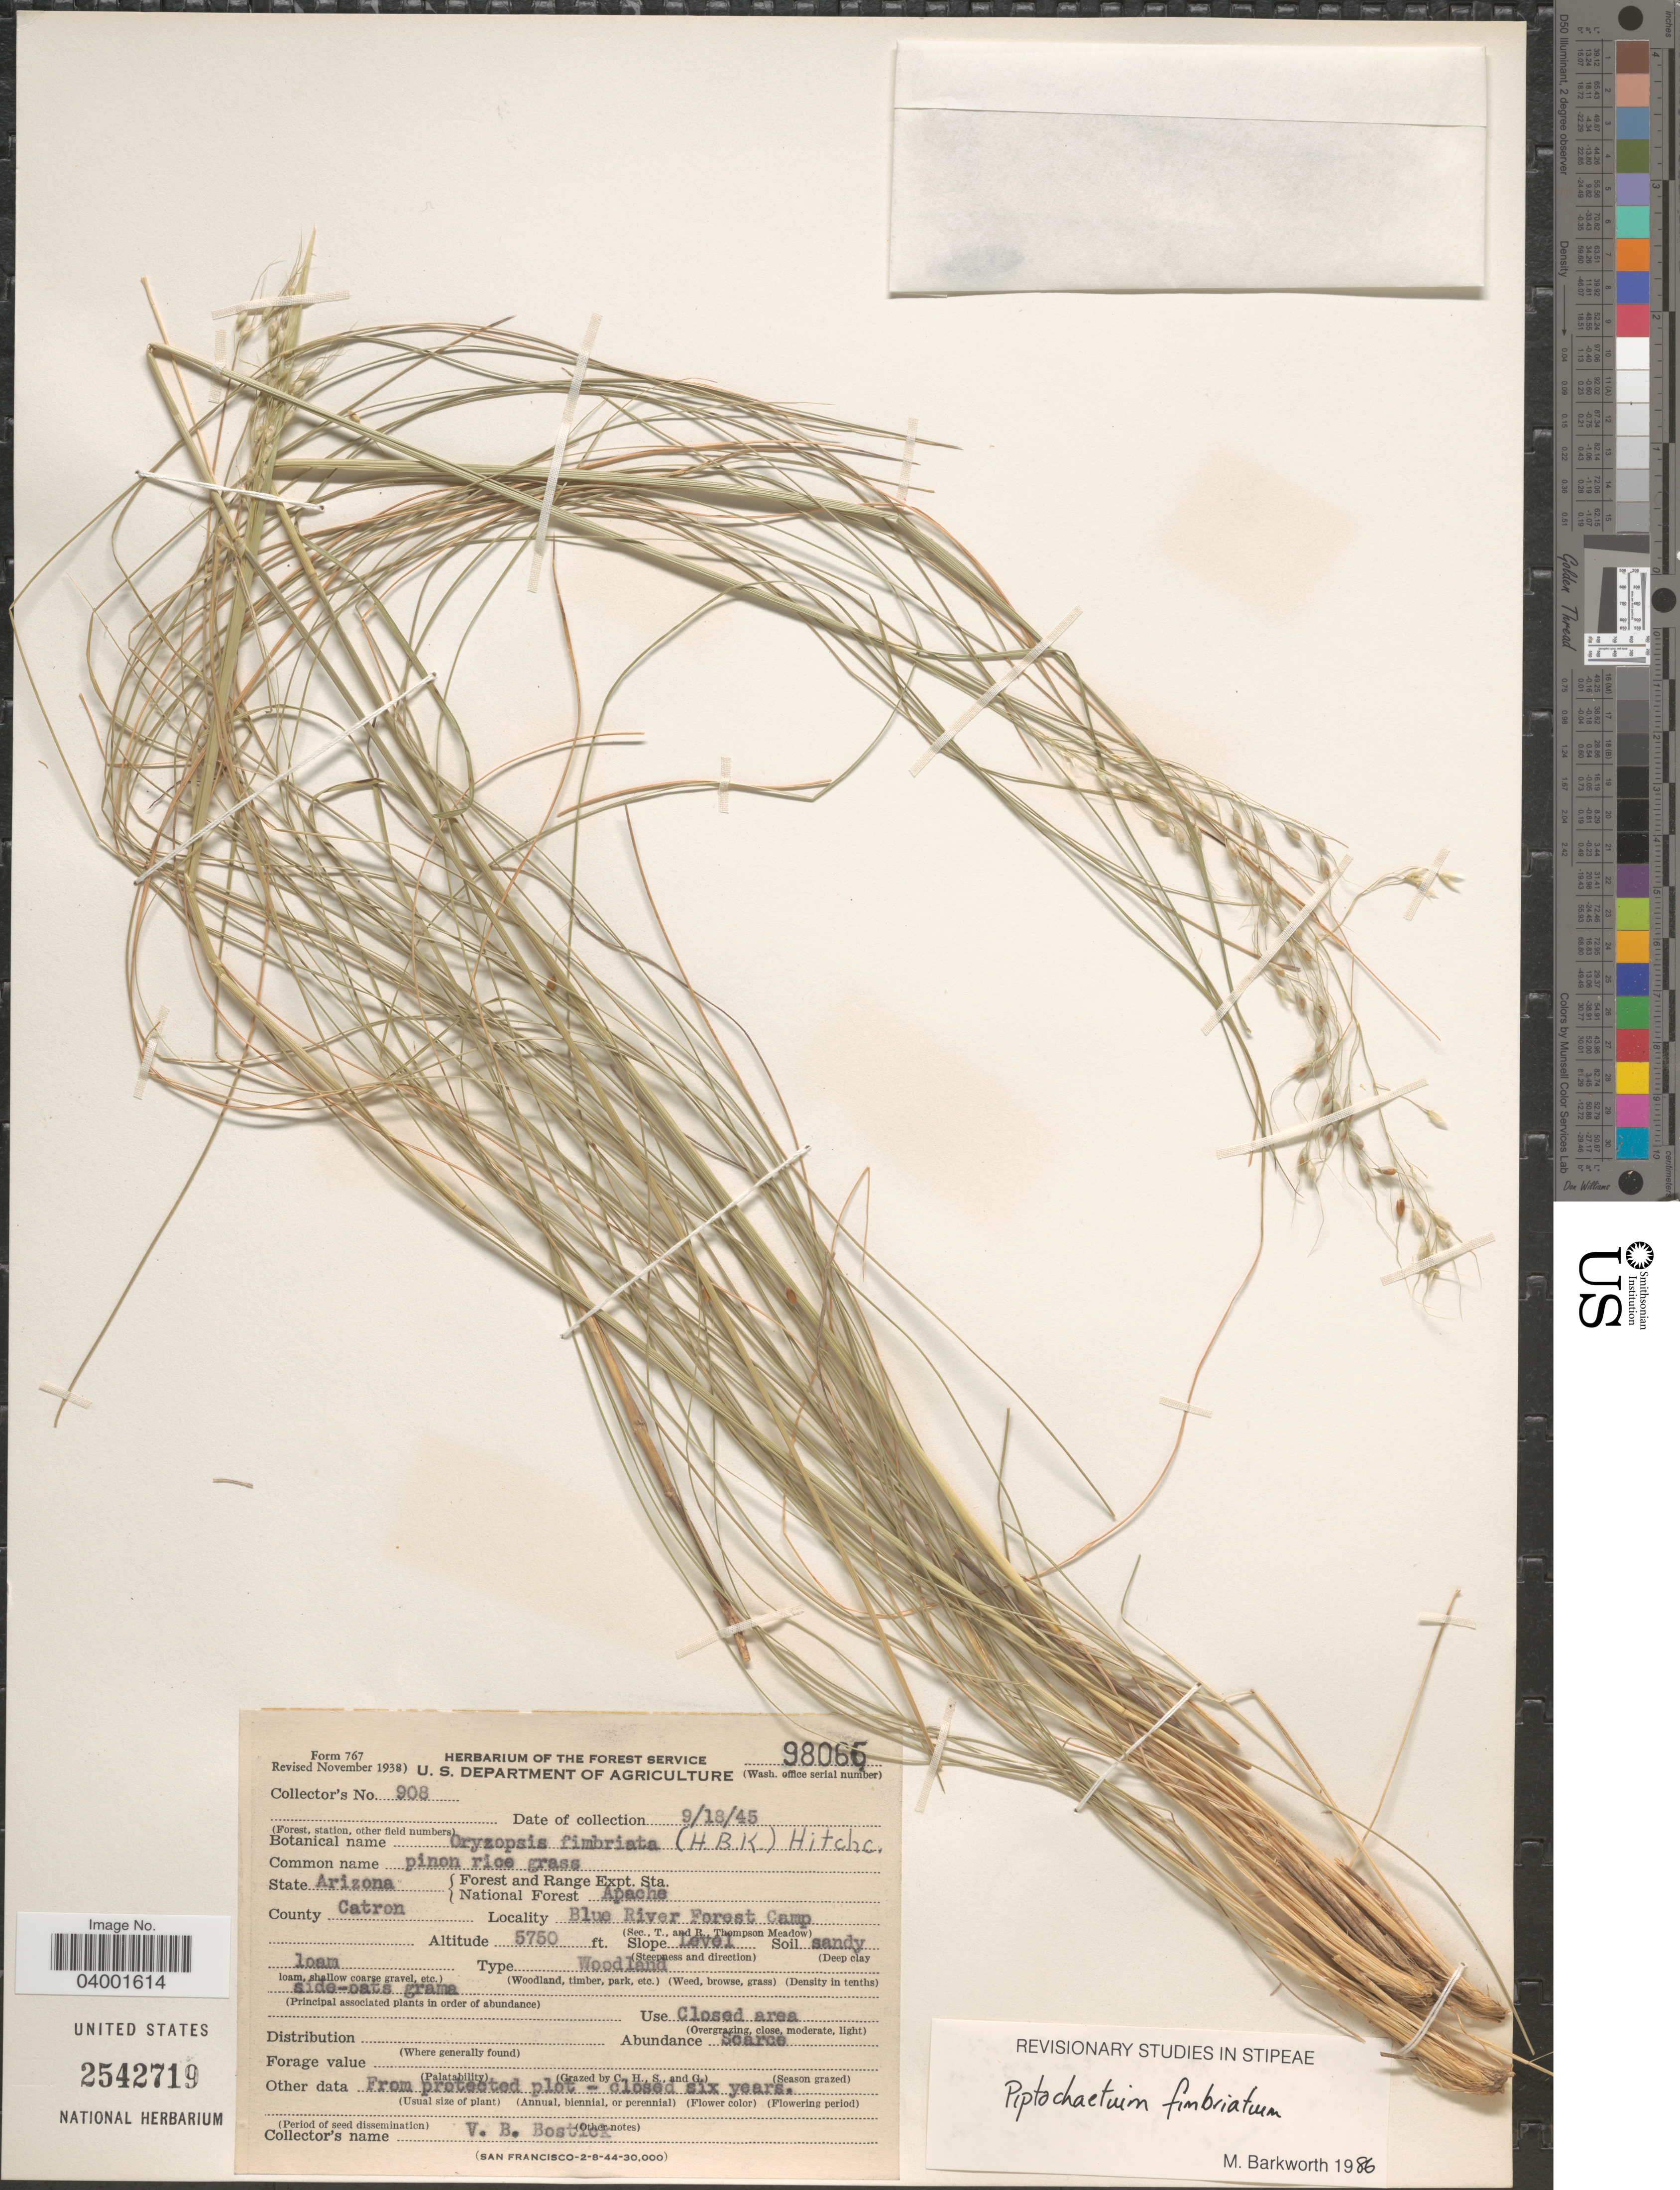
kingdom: Plantae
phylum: Tracheophyta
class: Liliopsida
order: Poales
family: Poaceae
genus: Piptochaetium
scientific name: Piptochaetium fimbriatum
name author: (Kunth) Hitchc.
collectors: V. Bostick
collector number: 908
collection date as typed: Transcribed d/m/y: 18/9/45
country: United States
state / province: Arizona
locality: Forest and Range Expt. Sta. National Forest Apache. County Catron. Blue River Forest Camp.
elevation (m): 1753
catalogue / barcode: US 2542719